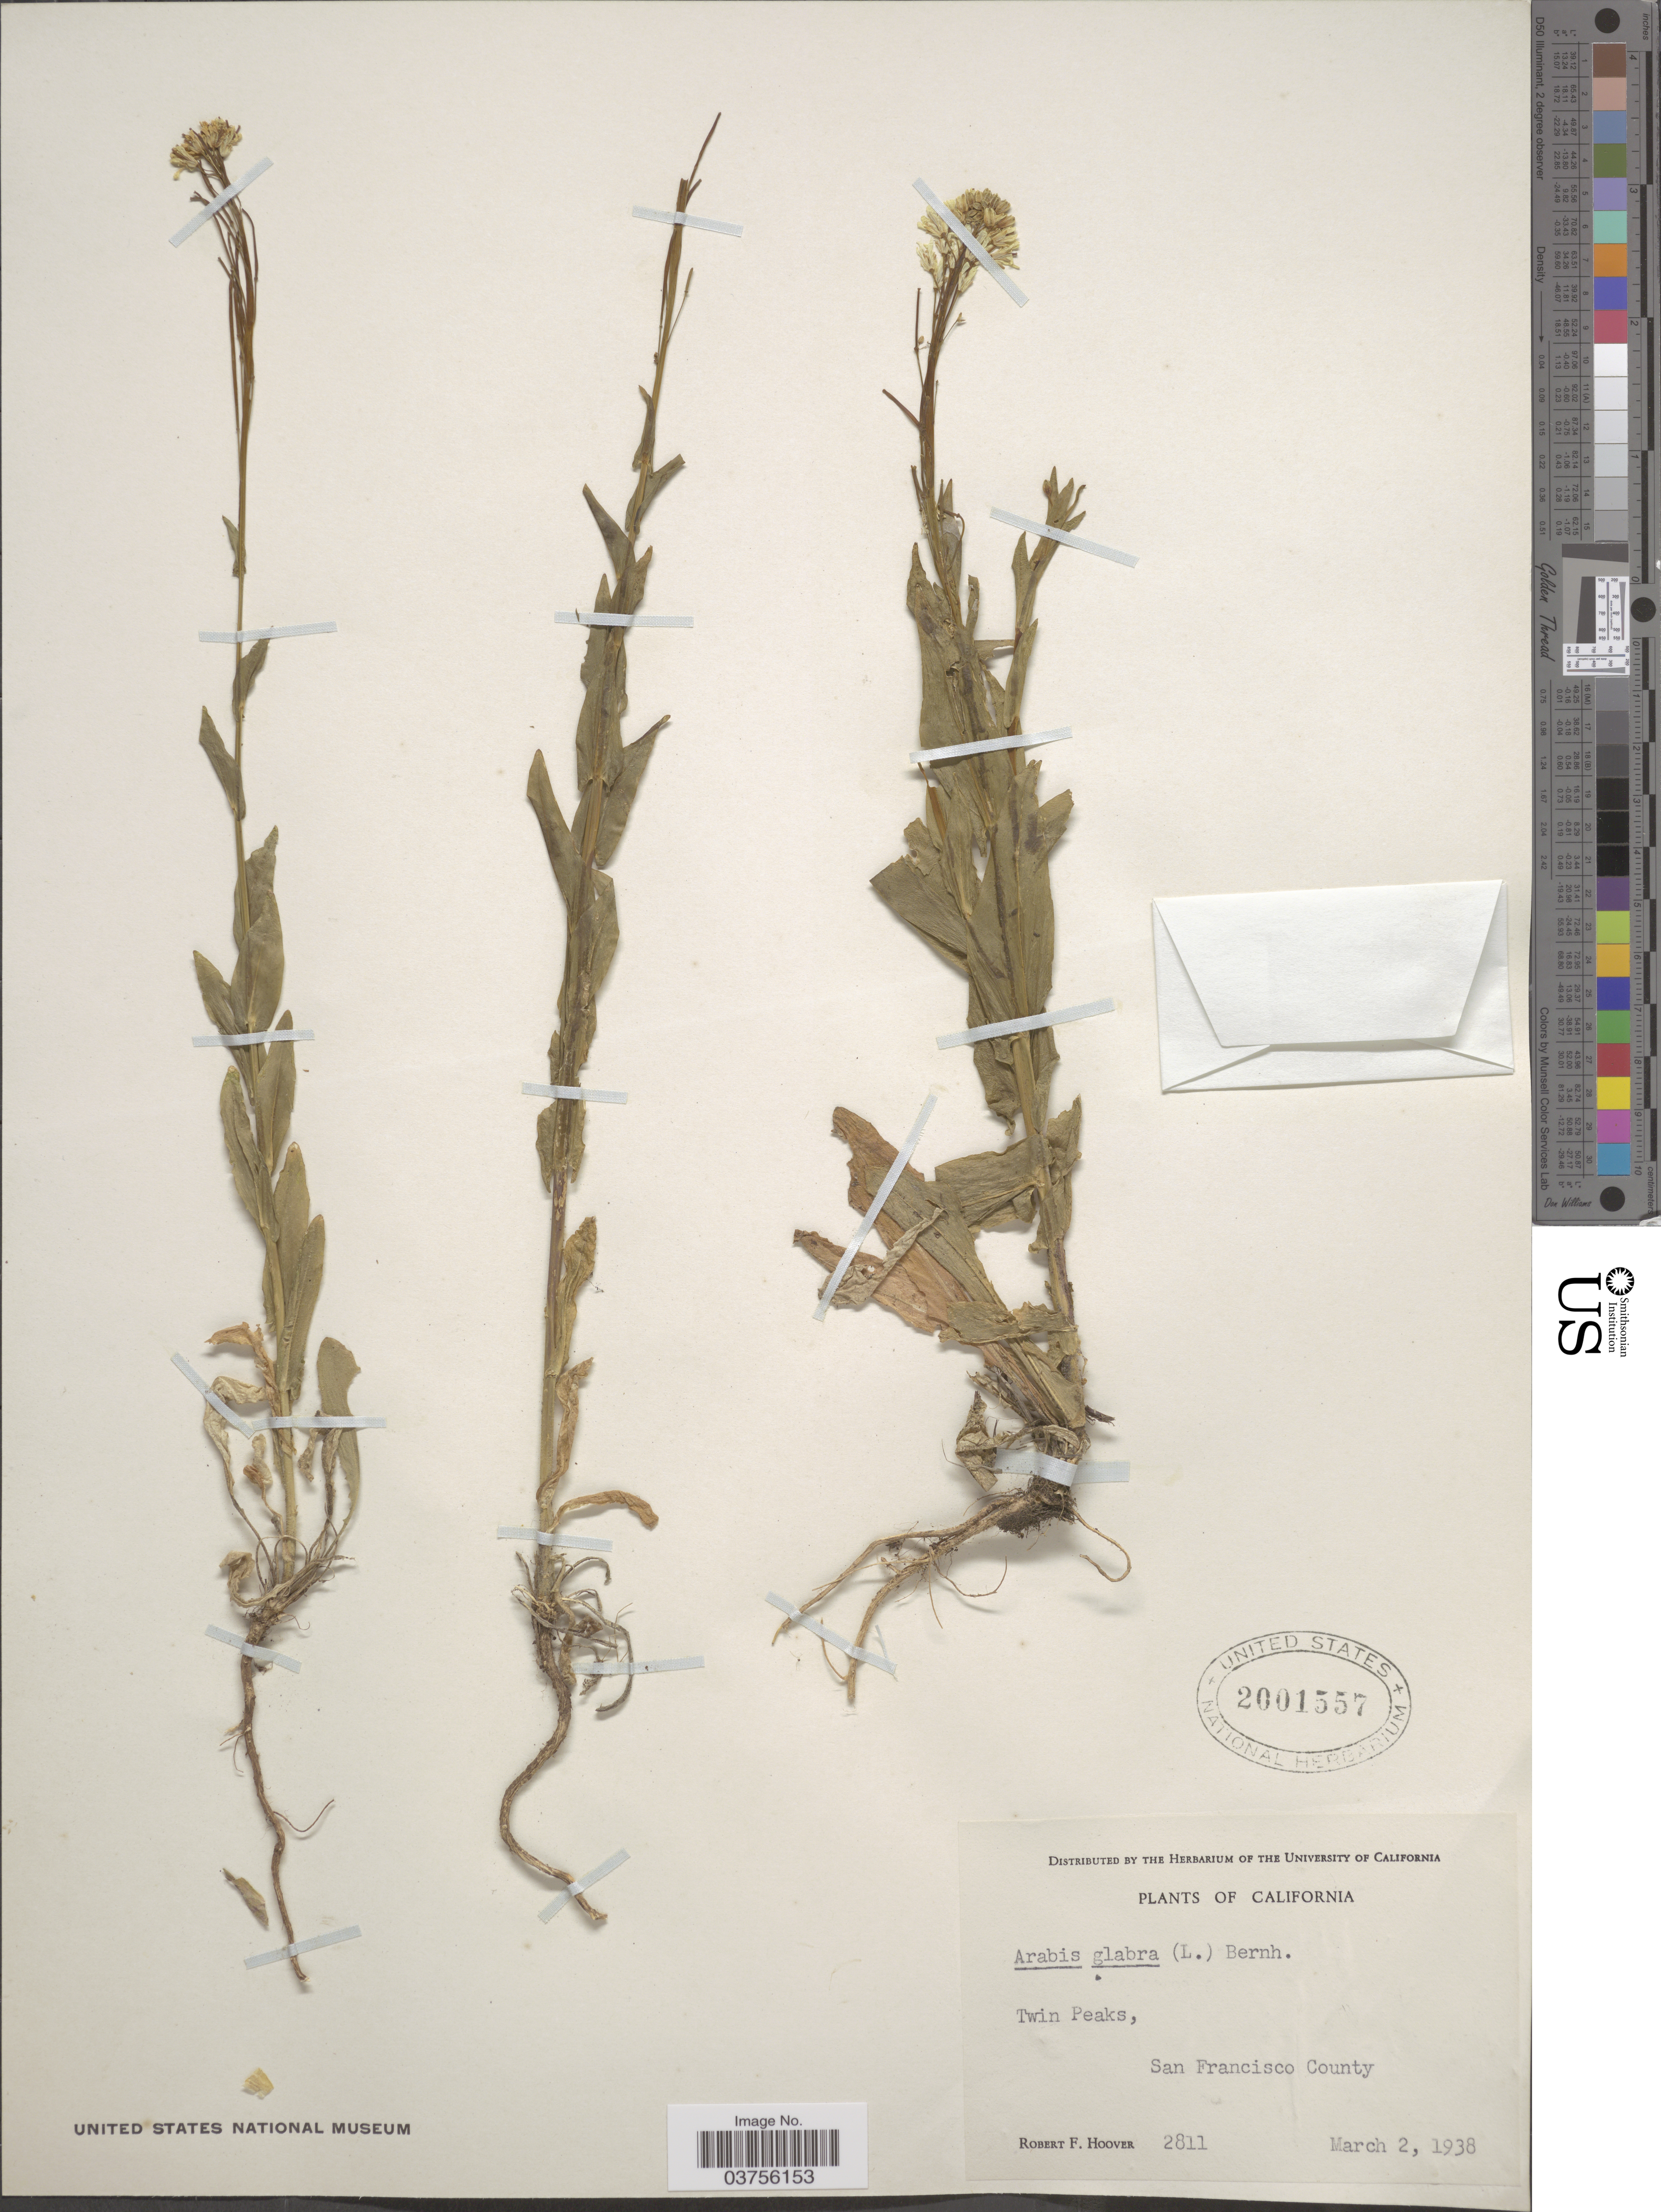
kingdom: Plantae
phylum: Tracheophyta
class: Magnoliopsida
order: Brassicales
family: Brassicaceae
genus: Turritis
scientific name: Turritis glabra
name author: L.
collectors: R. F. Hoover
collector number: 2811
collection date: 1938-03-02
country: United States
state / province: California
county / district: San Francisco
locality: Twin Peaks, San Francisco County.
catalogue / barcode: US 2001557